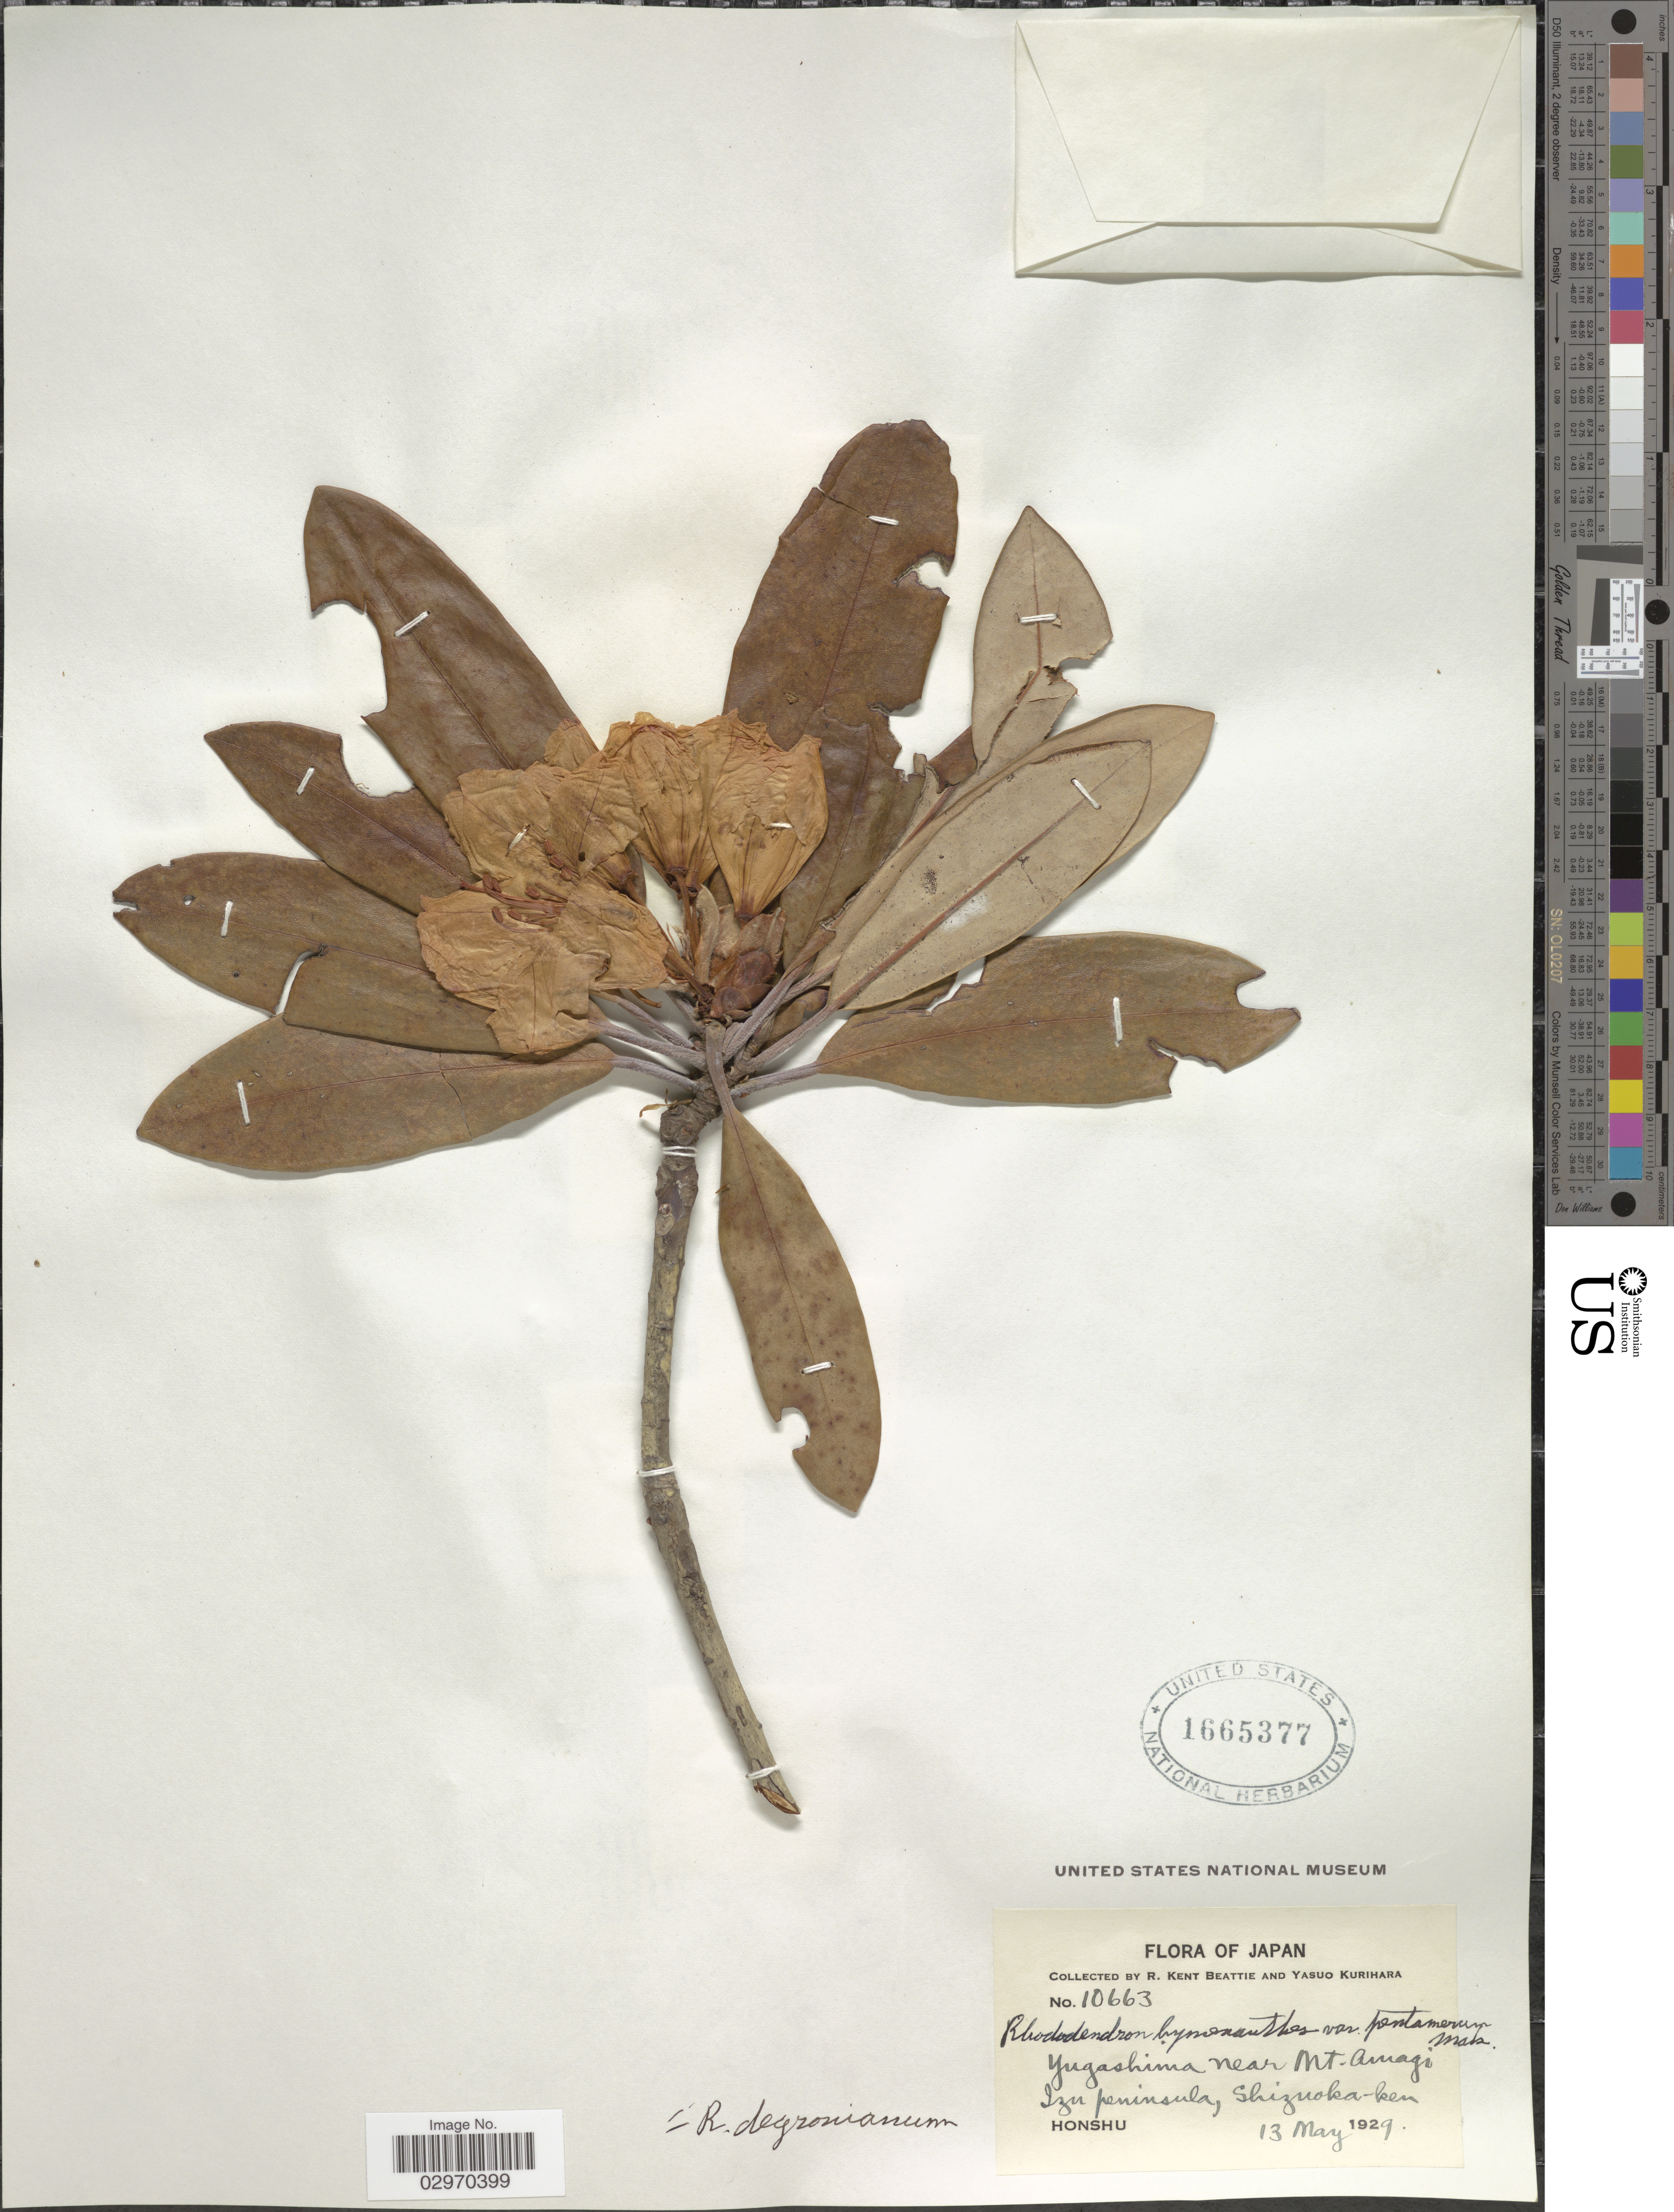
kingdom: Plantae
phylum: Tracheophyta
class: Magnoliopsida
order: Ericales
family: Ericaceae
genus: Rhododendron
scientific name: Rhododendron degronianum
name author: Carrière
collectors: R. K. Beattie & Y. Kurihara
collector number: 10663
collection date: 1929-05-13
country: Japan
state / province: Sizuoka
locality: Yugashima near Mt. Amagi, Izu peninsula, Shizuoka-ken, Honshu.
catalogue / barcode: US 1665377